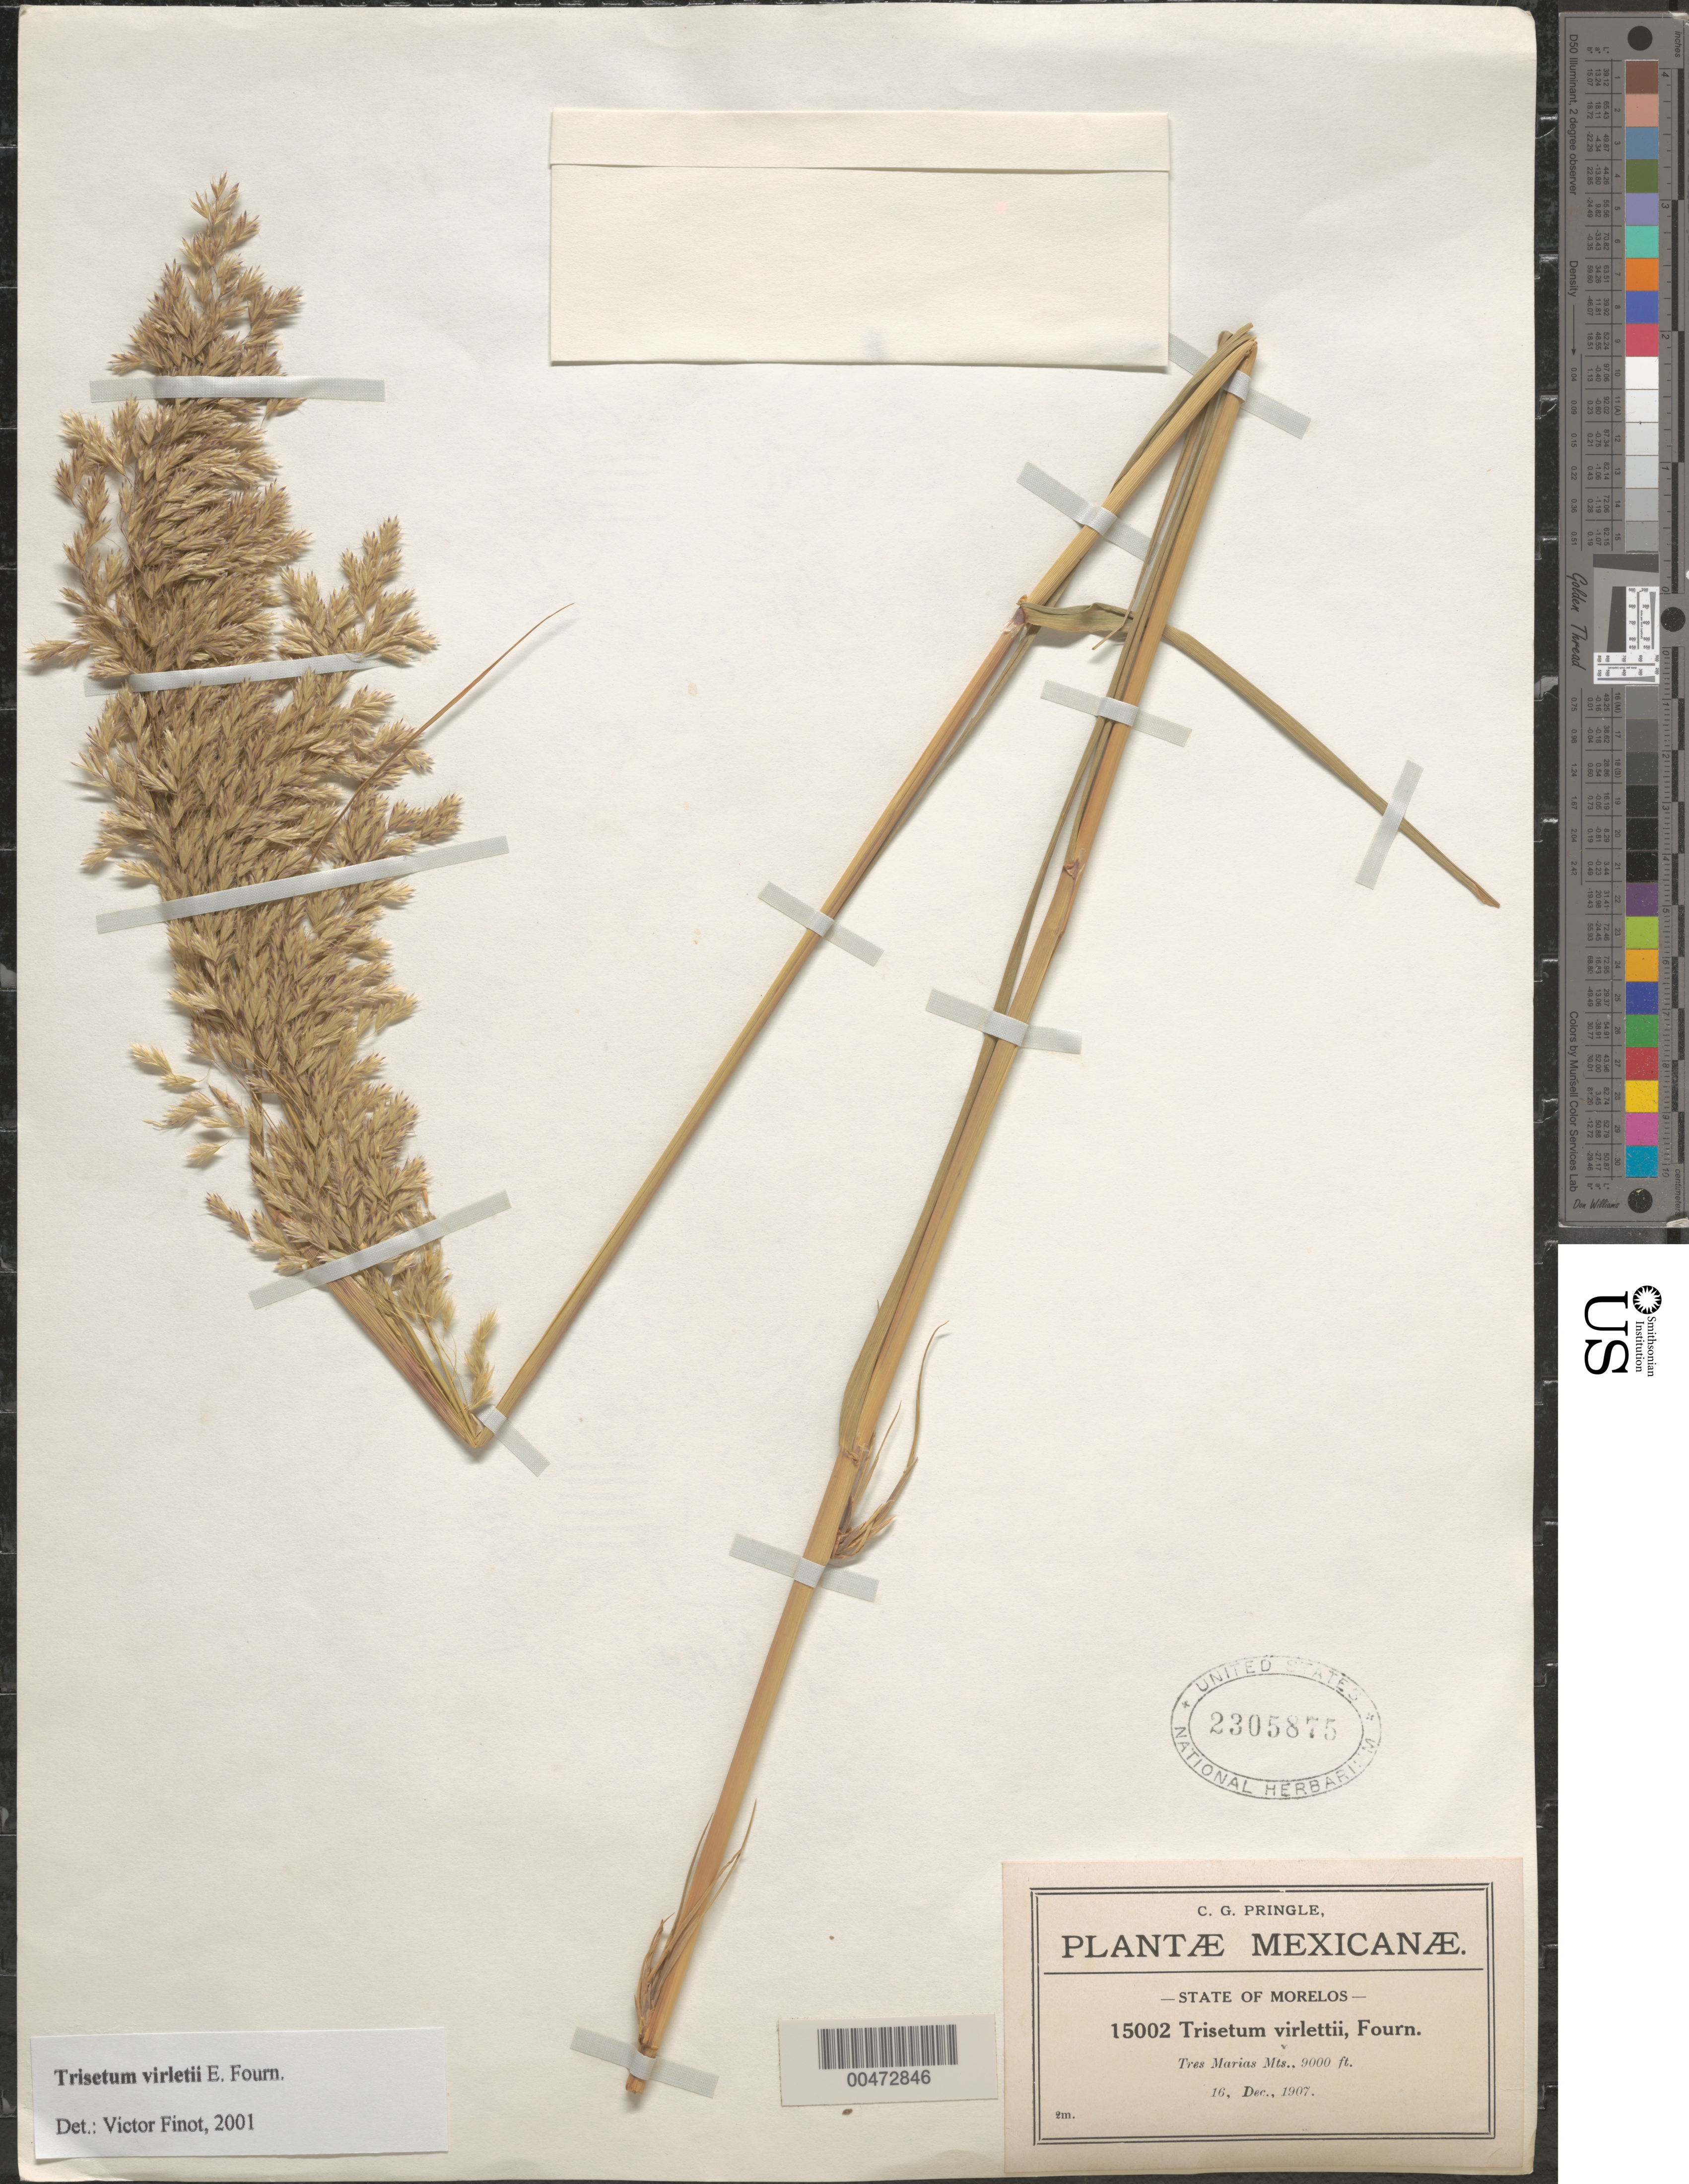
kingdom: Plantae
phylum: Tracheophyta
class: Liliopsida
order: Poales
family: Poaceae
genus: Peyritschia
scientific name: Peyritschia virletii ined.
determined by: Poaceae Reorganization Project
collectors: C. G. Pringle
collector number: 15002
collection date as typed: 16 Dec 1907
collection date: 1907-12-16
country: Mexico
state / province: Morelos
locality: Tres Marias Mts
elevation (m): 2743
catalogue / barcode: US 2305875